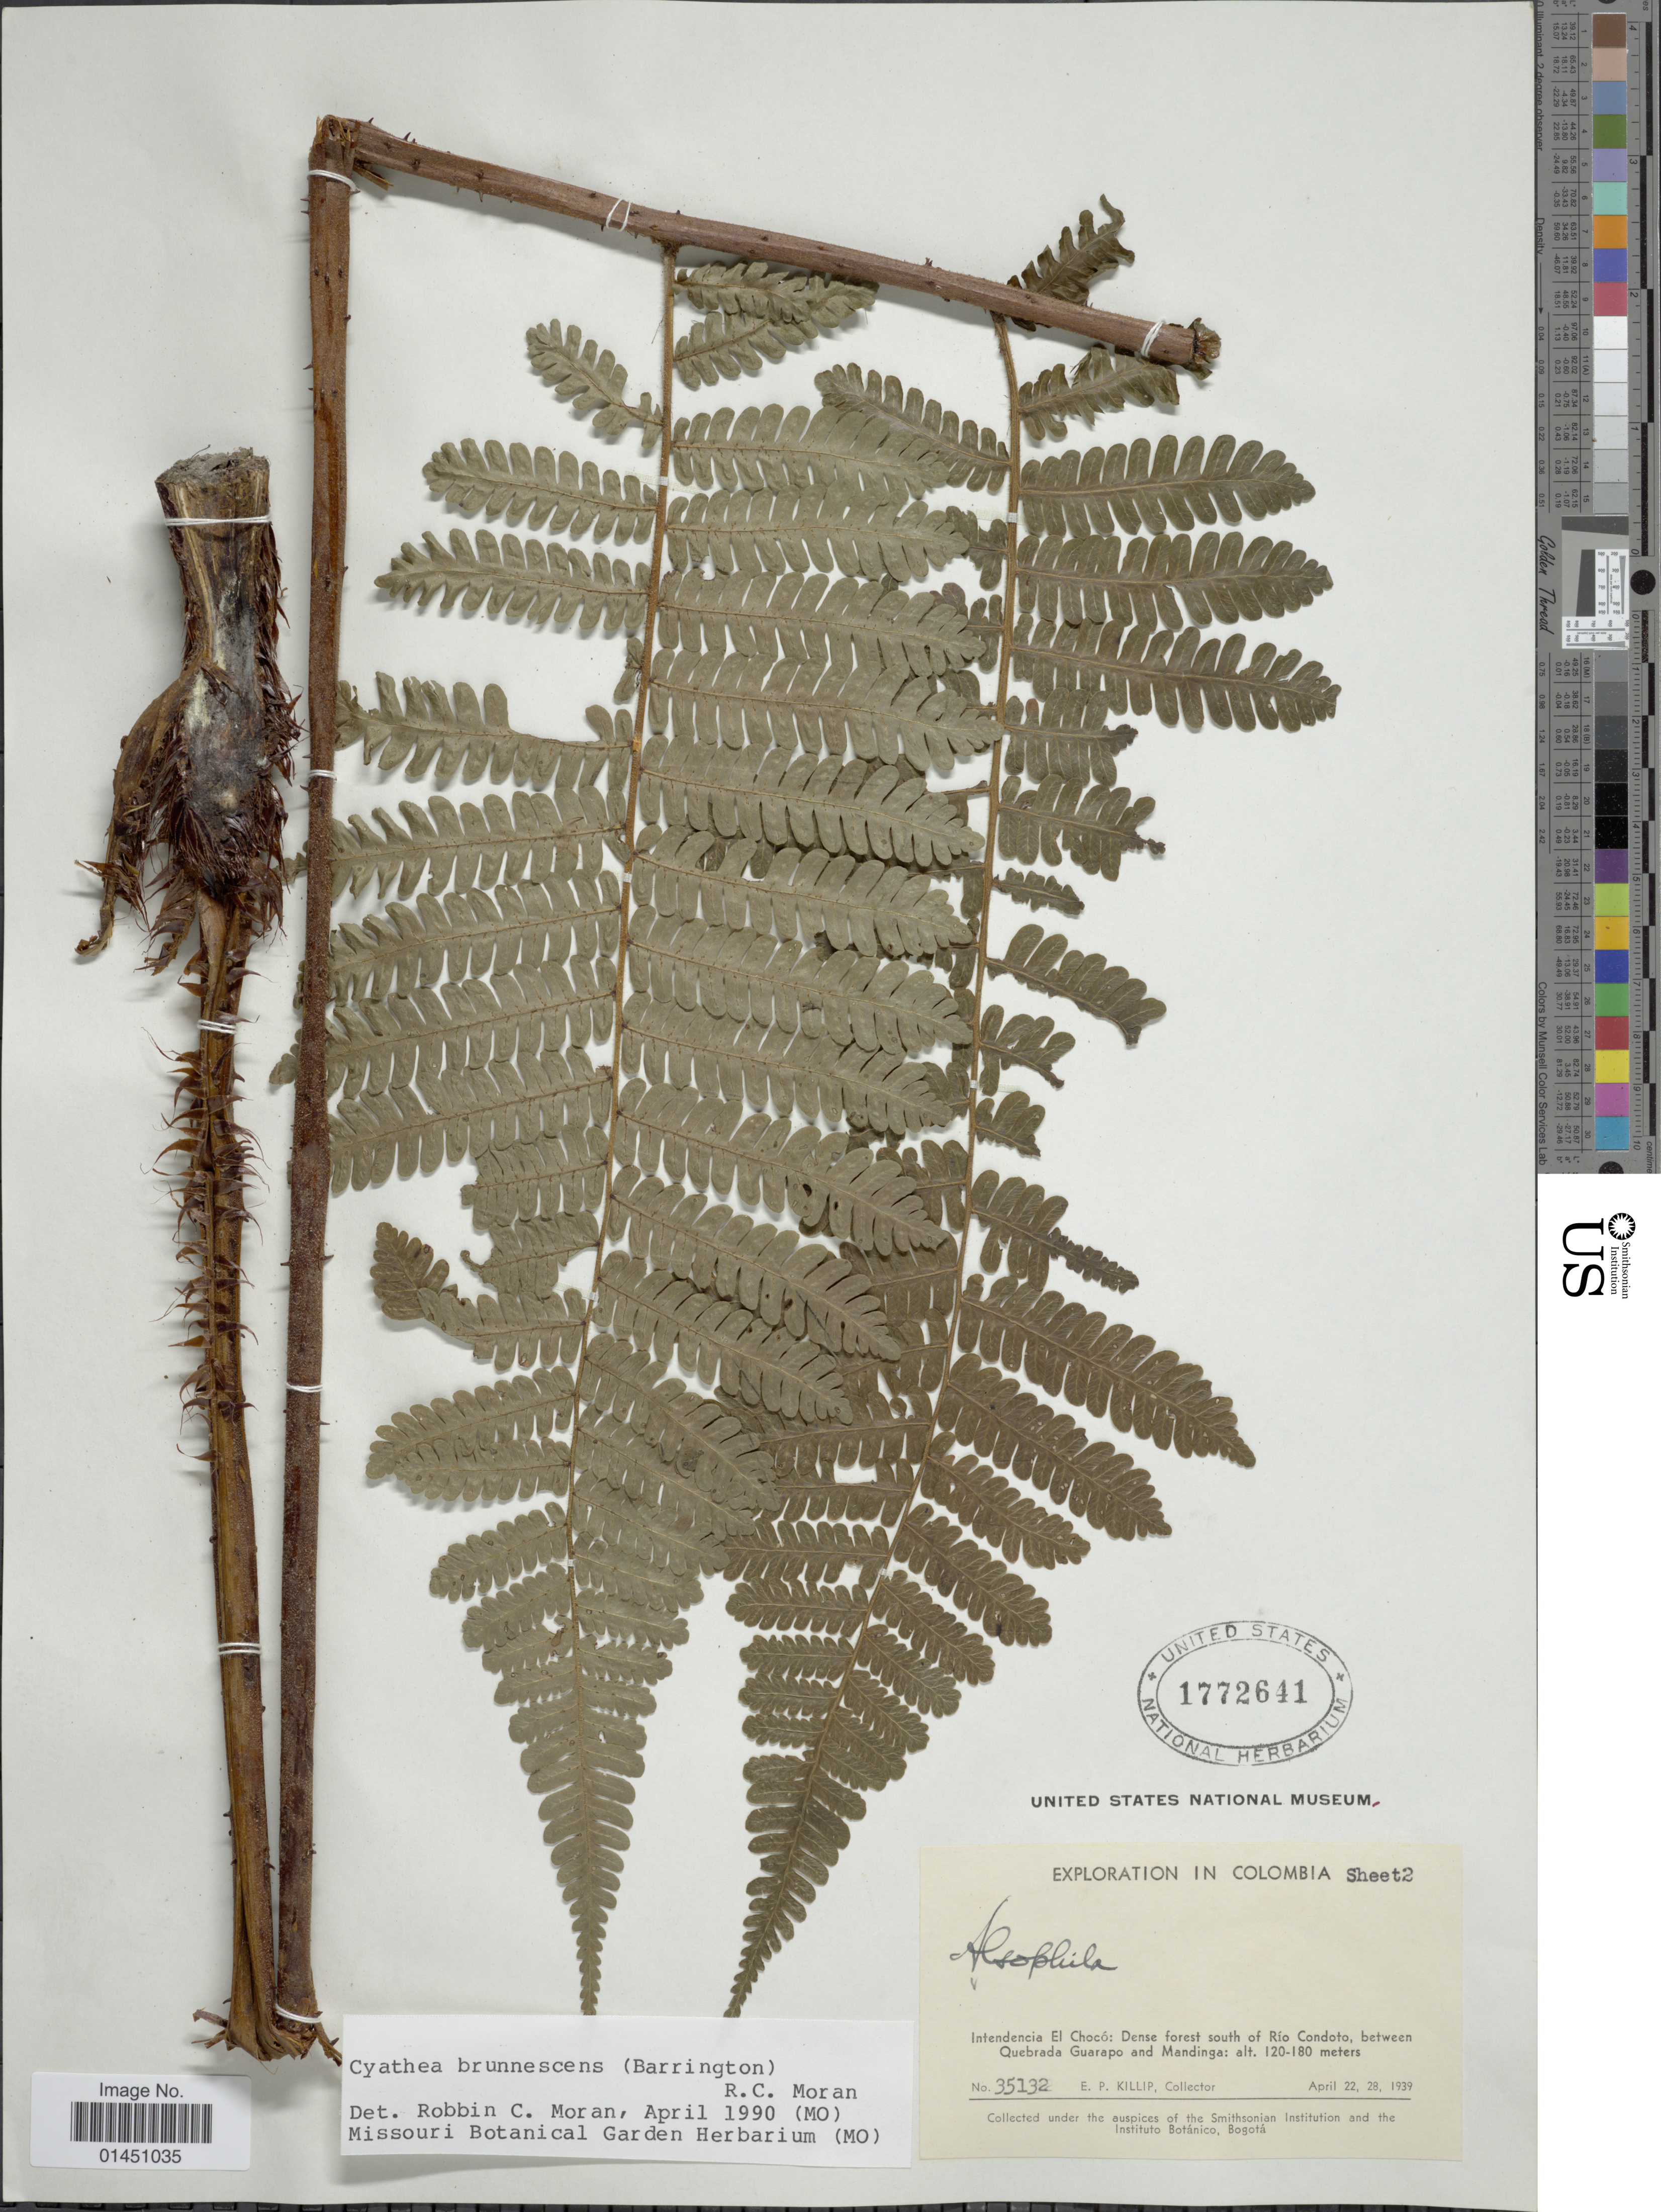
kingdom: Plantae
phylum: Tracheophyta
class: Polypodiopsida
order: Cyatheales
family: Cyatheaceae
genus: Cyathea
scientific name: Cyathea brunnescens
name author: (Barrington) R.C. Moran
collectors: E. P. Killip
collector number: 35132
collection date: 1939-04-22/1939-04-28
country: Colombia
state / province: Chocó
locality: Dense forest south of Rio Condota, between Quebrada Guarapo and Mandinga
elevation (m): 120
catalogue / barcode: US 1772641